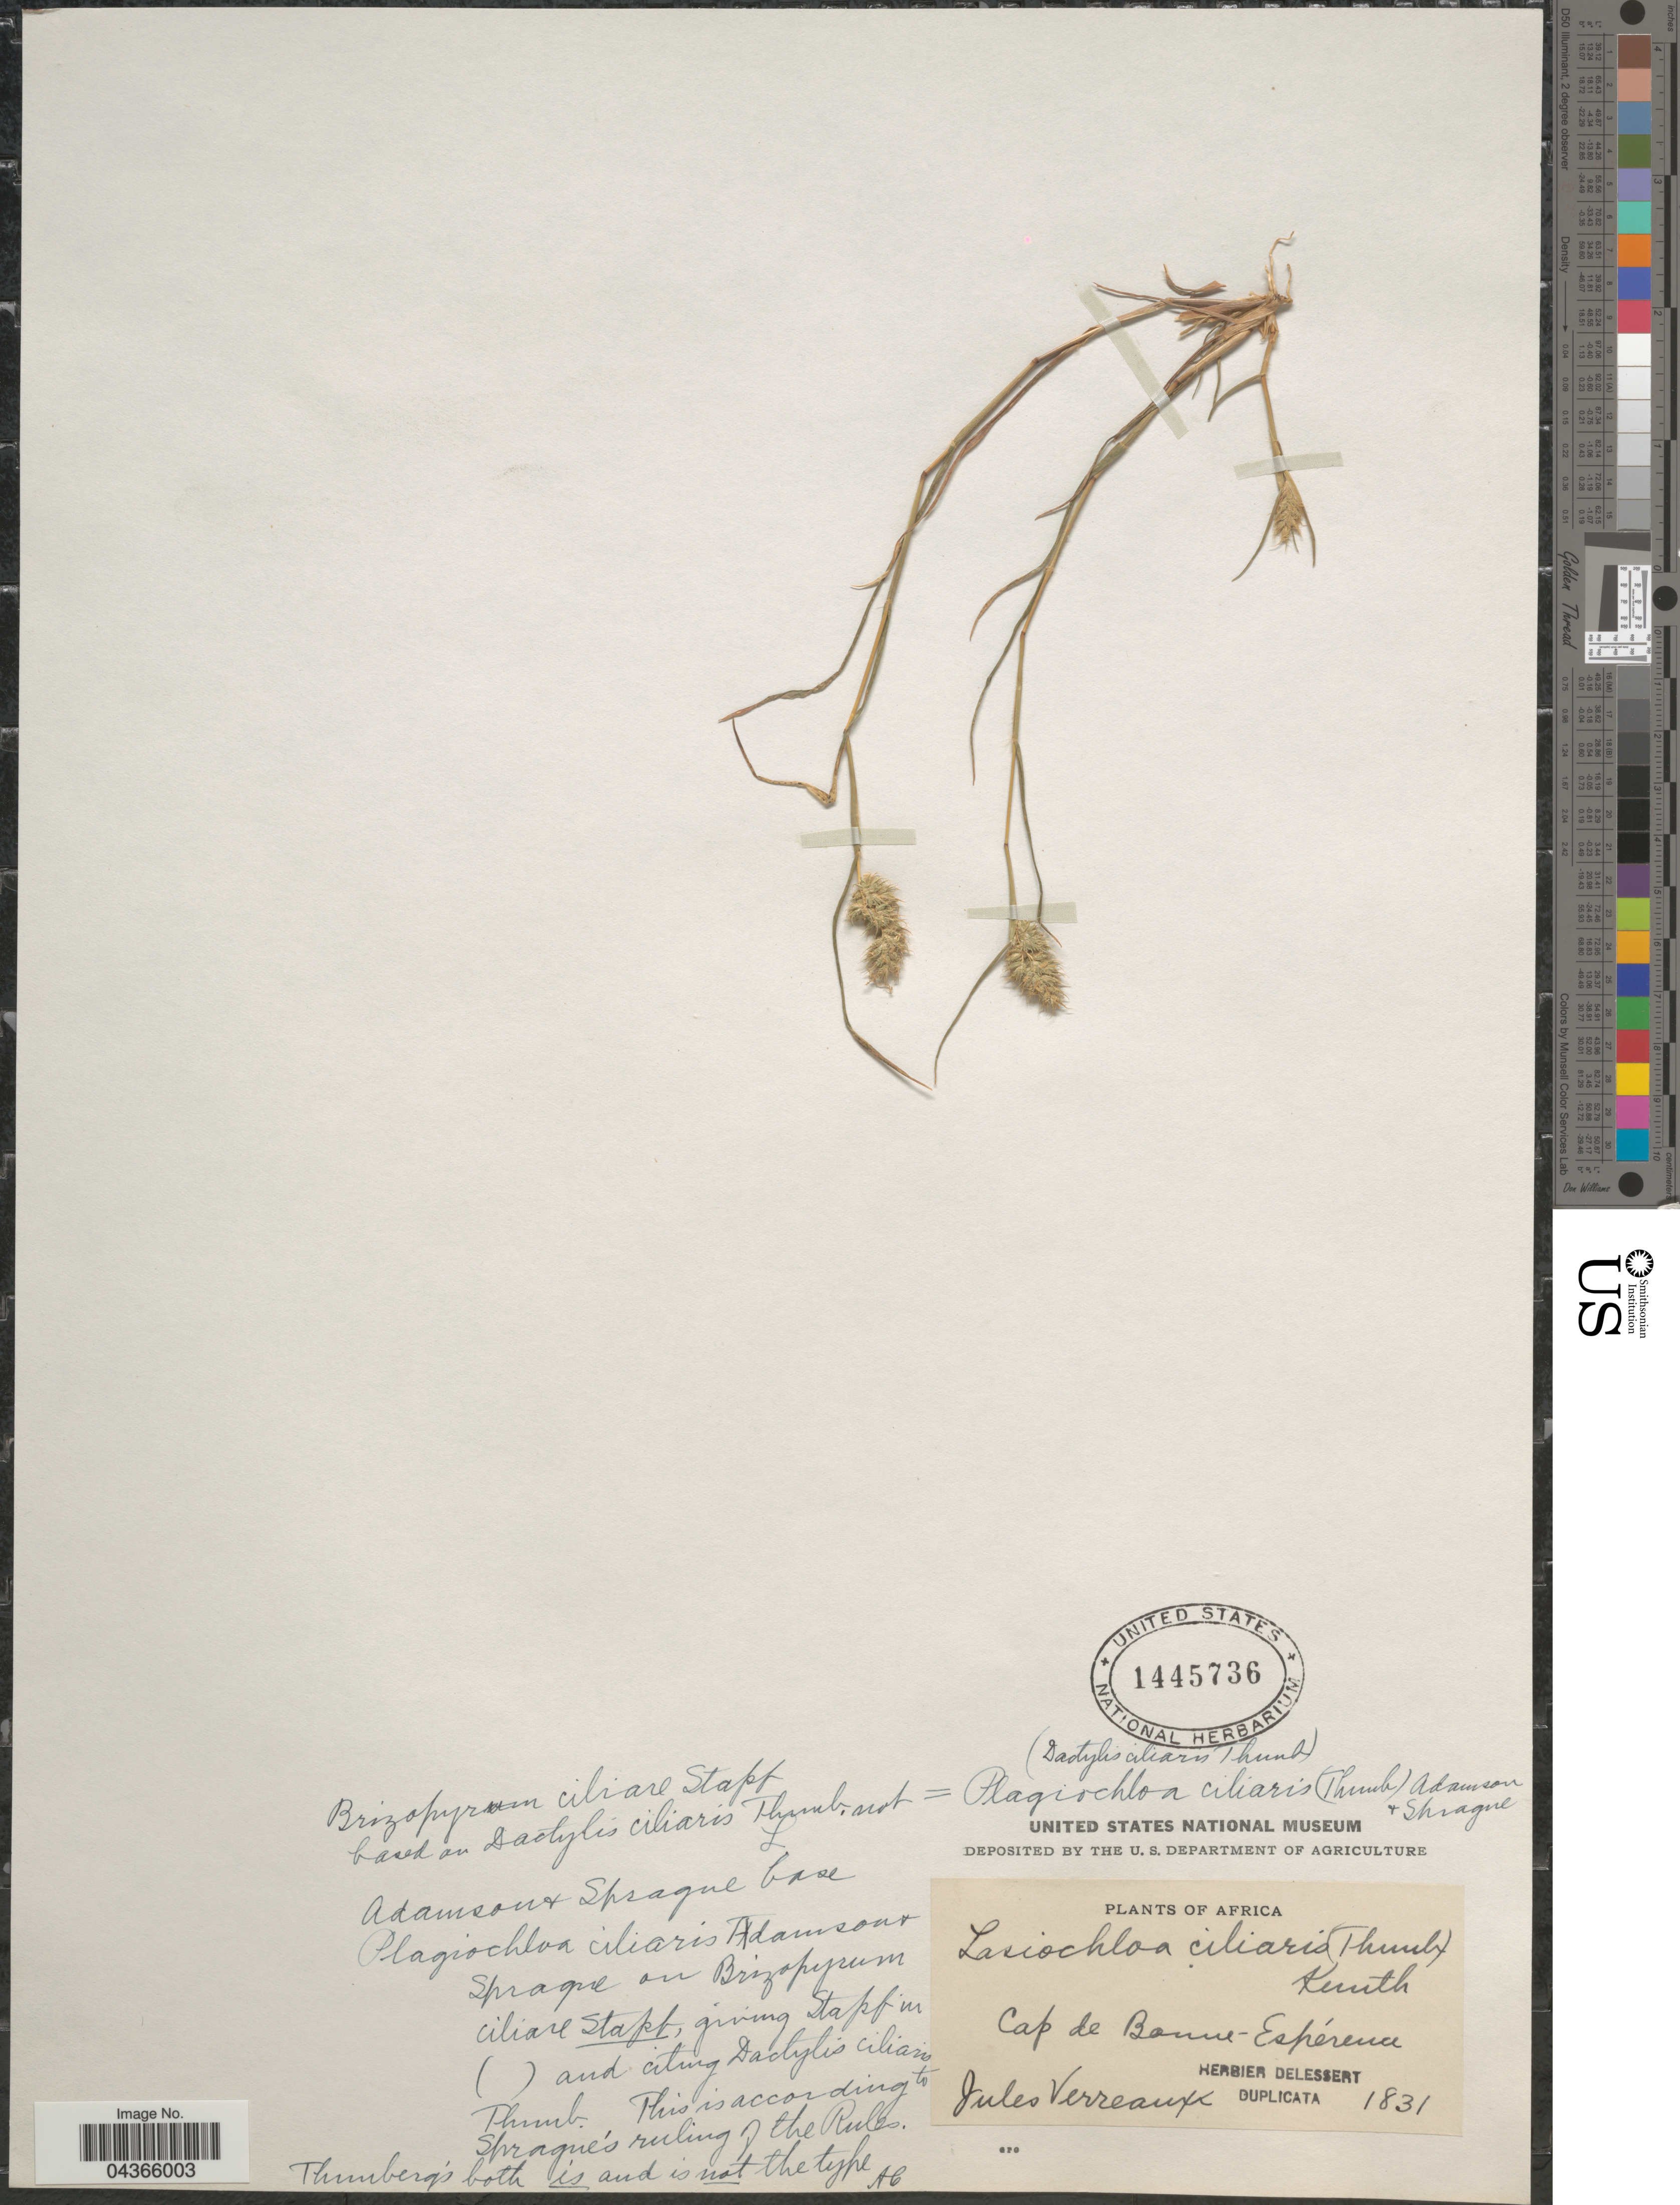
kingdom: Plantae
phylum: Tracheophyta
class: Liliopsida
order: Poales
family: Poaceae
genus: Tribolium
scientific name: Tribolium ciliare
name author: (Stapf) Renvoize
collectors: J. Verreaux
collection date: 1831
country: South Africa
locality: Africa. Cap de Bonne-Espérence.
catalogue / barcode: US 1445736